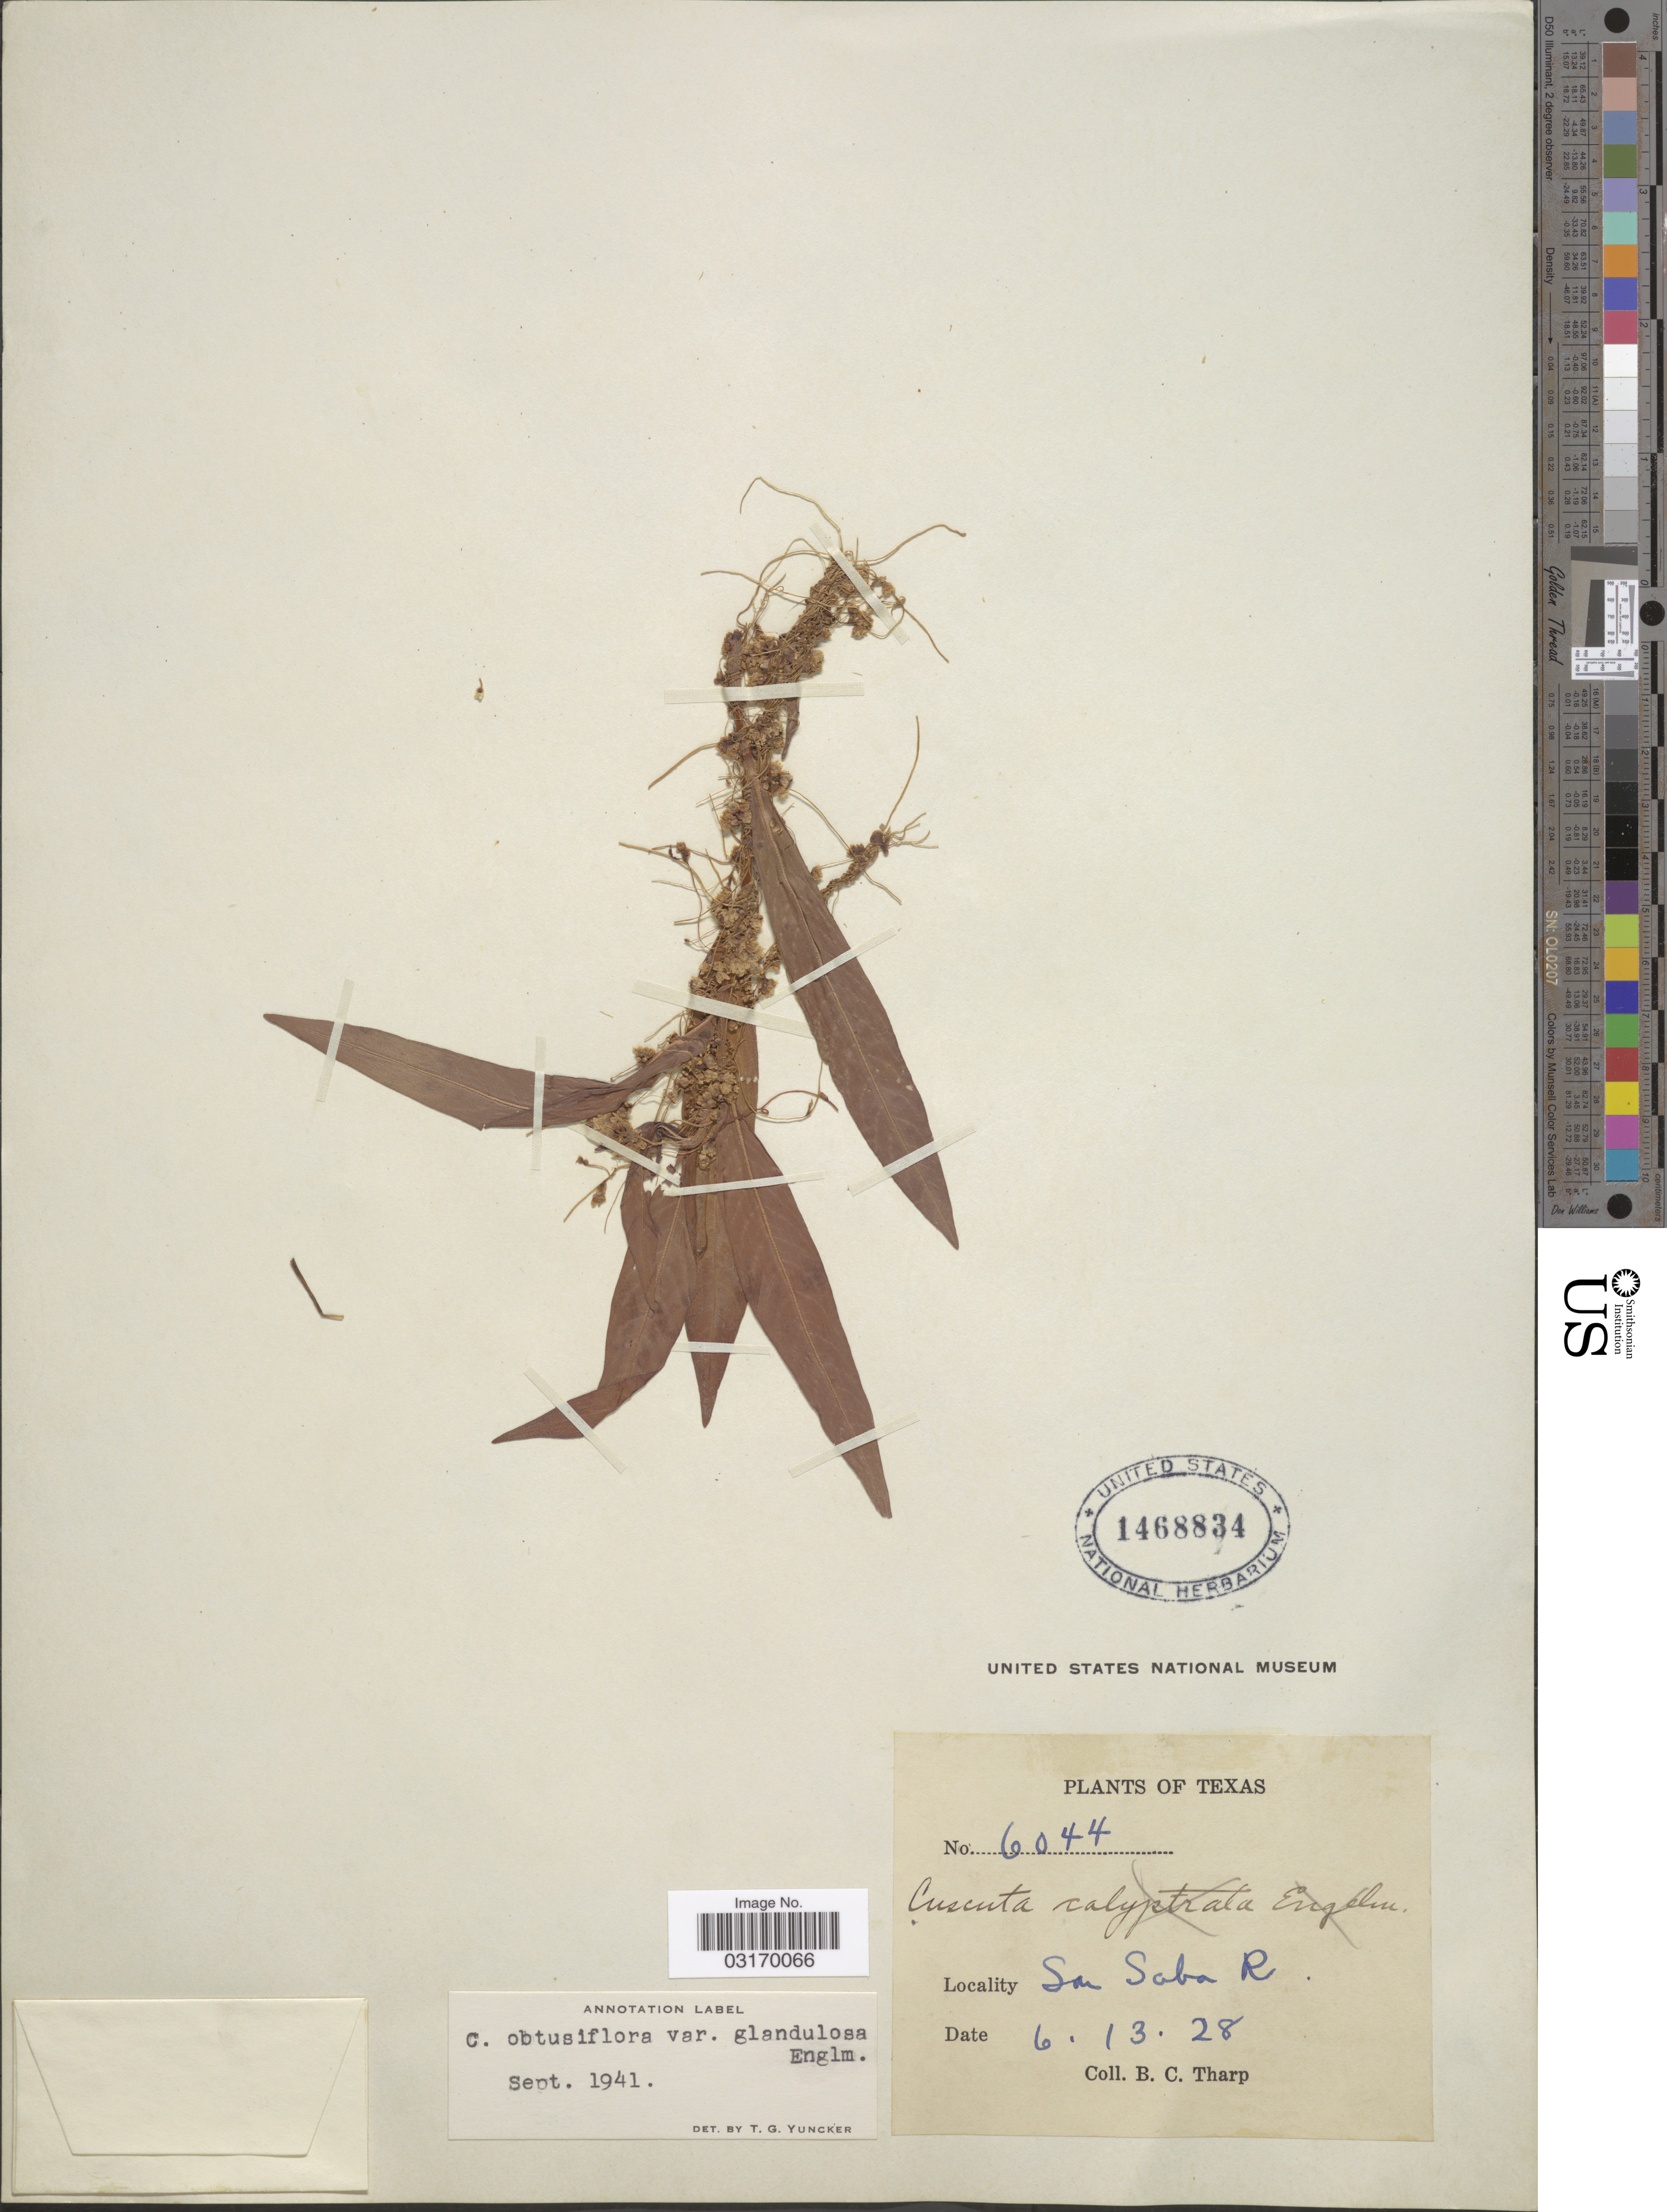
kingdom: Plantae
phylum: Tracheophyta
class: Magnoliopsida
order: Solanales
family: Convolvulaceae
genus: Cuscuta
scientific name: Cuscuta obtusiflora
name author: Kunth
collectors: B. C. Tharp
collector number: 6044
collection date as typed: Transcribed d/m/y: 13/6/28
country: United States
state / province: Texas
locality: San Saba R.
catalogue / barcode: US 1468834